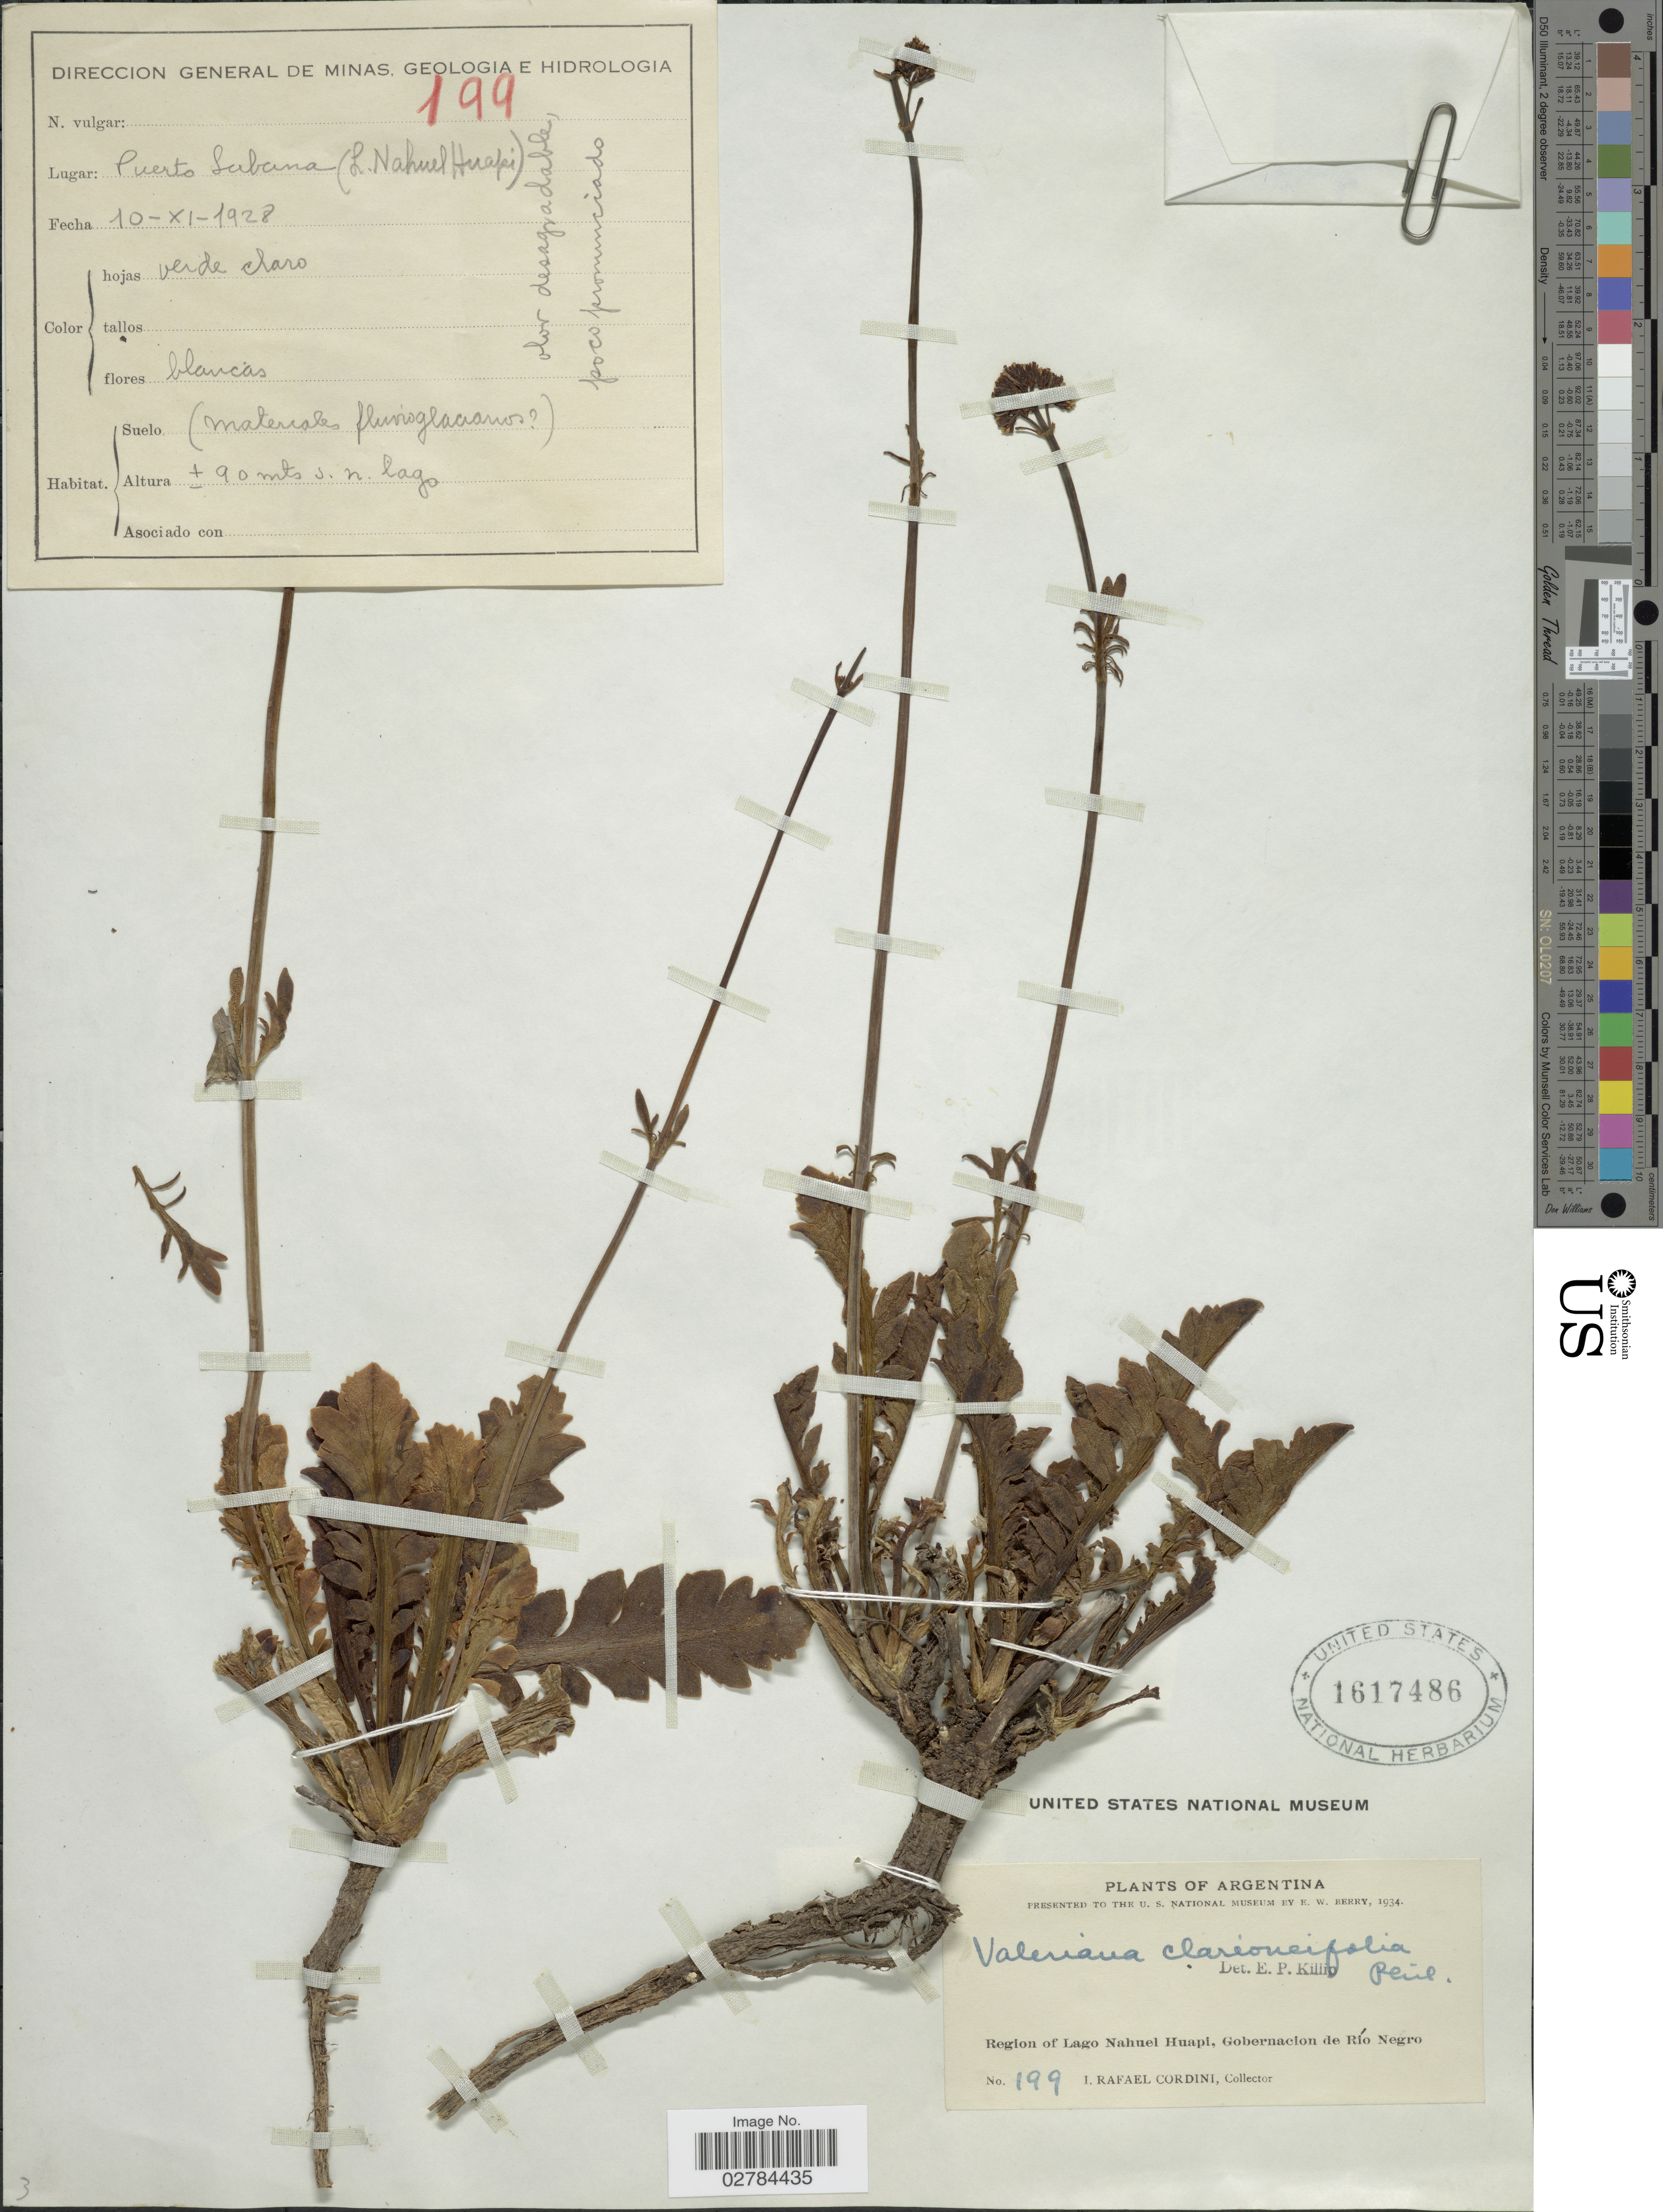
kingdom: Plantae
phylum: Tracheophyta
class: Magnoliopsida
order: Dipsacales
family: Caprifoliaceae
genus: Valeriana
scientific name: Valeriana clarionifolia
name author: Phil.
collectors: I. Cordini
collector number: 199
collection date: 1928-11-10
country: Argentina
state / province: Rio Negro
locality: Region of Lago Nahuel Huapi, Gobernacion de Río Negro. Puerto Sabana (L. Nahuel Huapi).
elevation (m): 90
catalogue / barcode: US 1617486